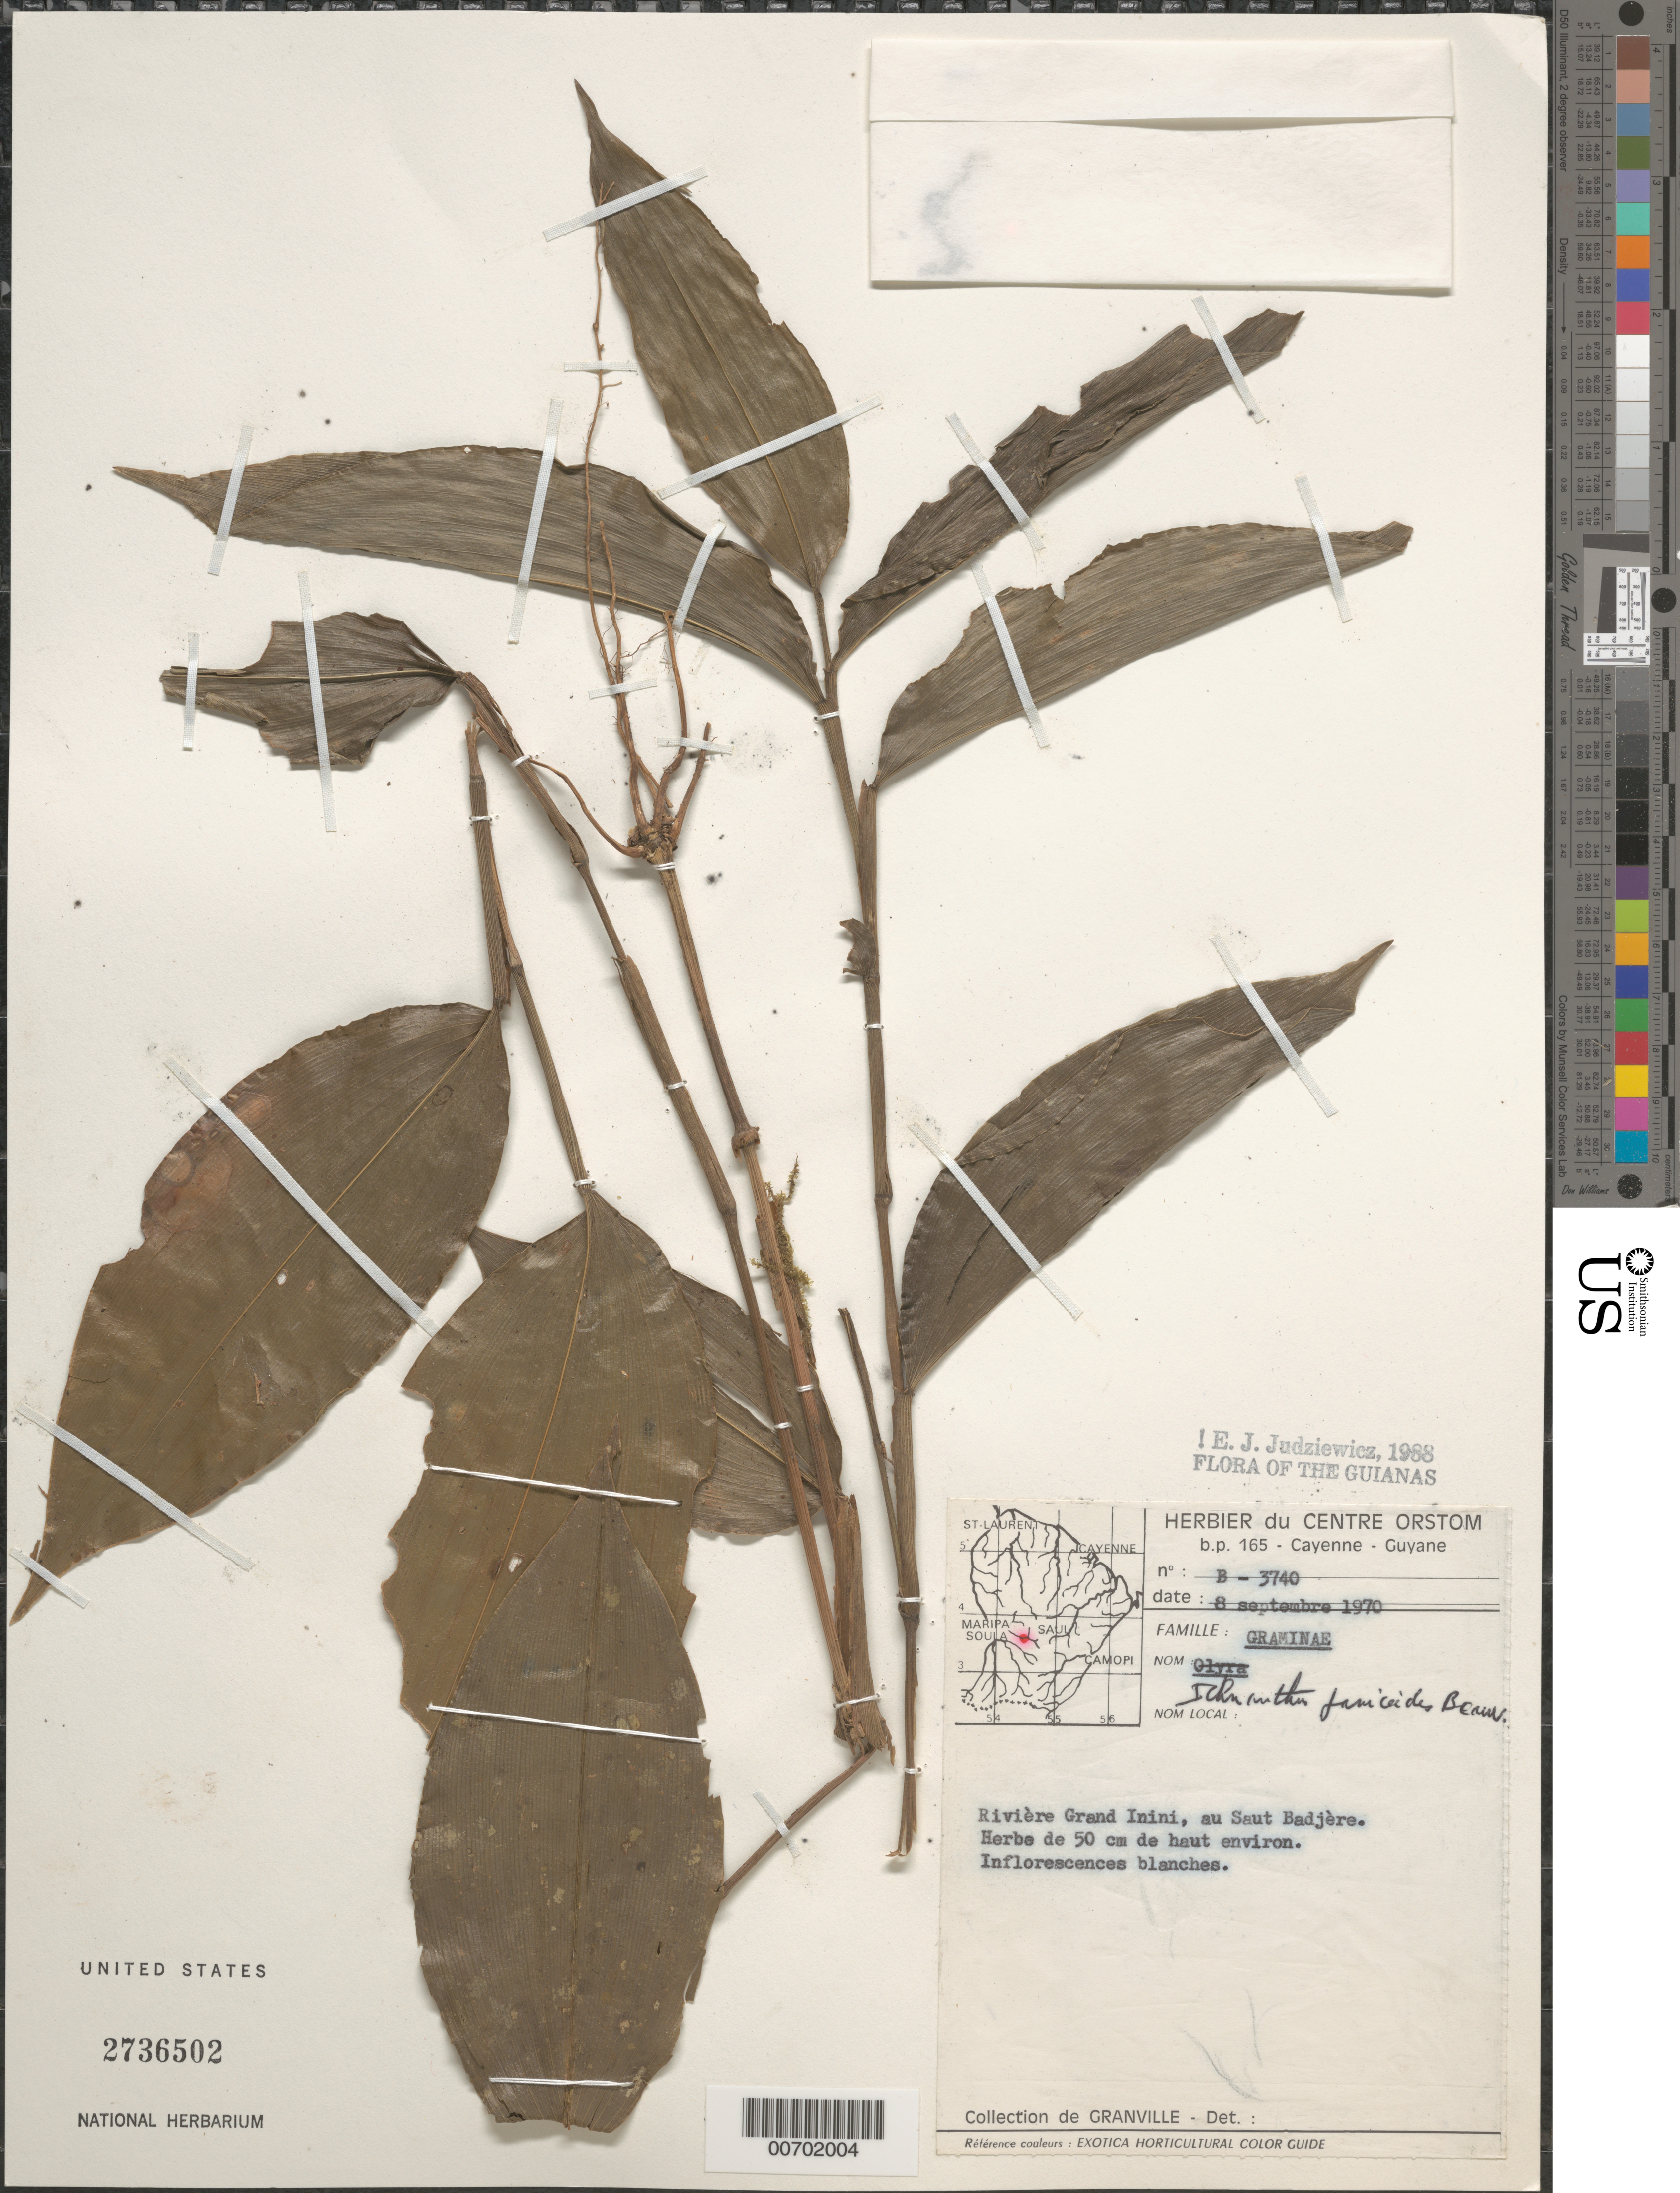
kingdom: Plantae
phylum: Tracheophyta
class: Liliopsida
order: Poales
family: Poaceae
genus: Ichnanthus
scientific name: Ichnanthus panicoides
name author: P. Beauv.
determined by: Judziewicz, E. J.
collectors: J.-J. de Granville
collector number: B 3740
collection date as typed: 8-Sep-70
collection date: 1970-09-08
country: French Guiana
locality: Rivière Grand Inini, au Saut Badjère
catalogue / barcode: US 2736502